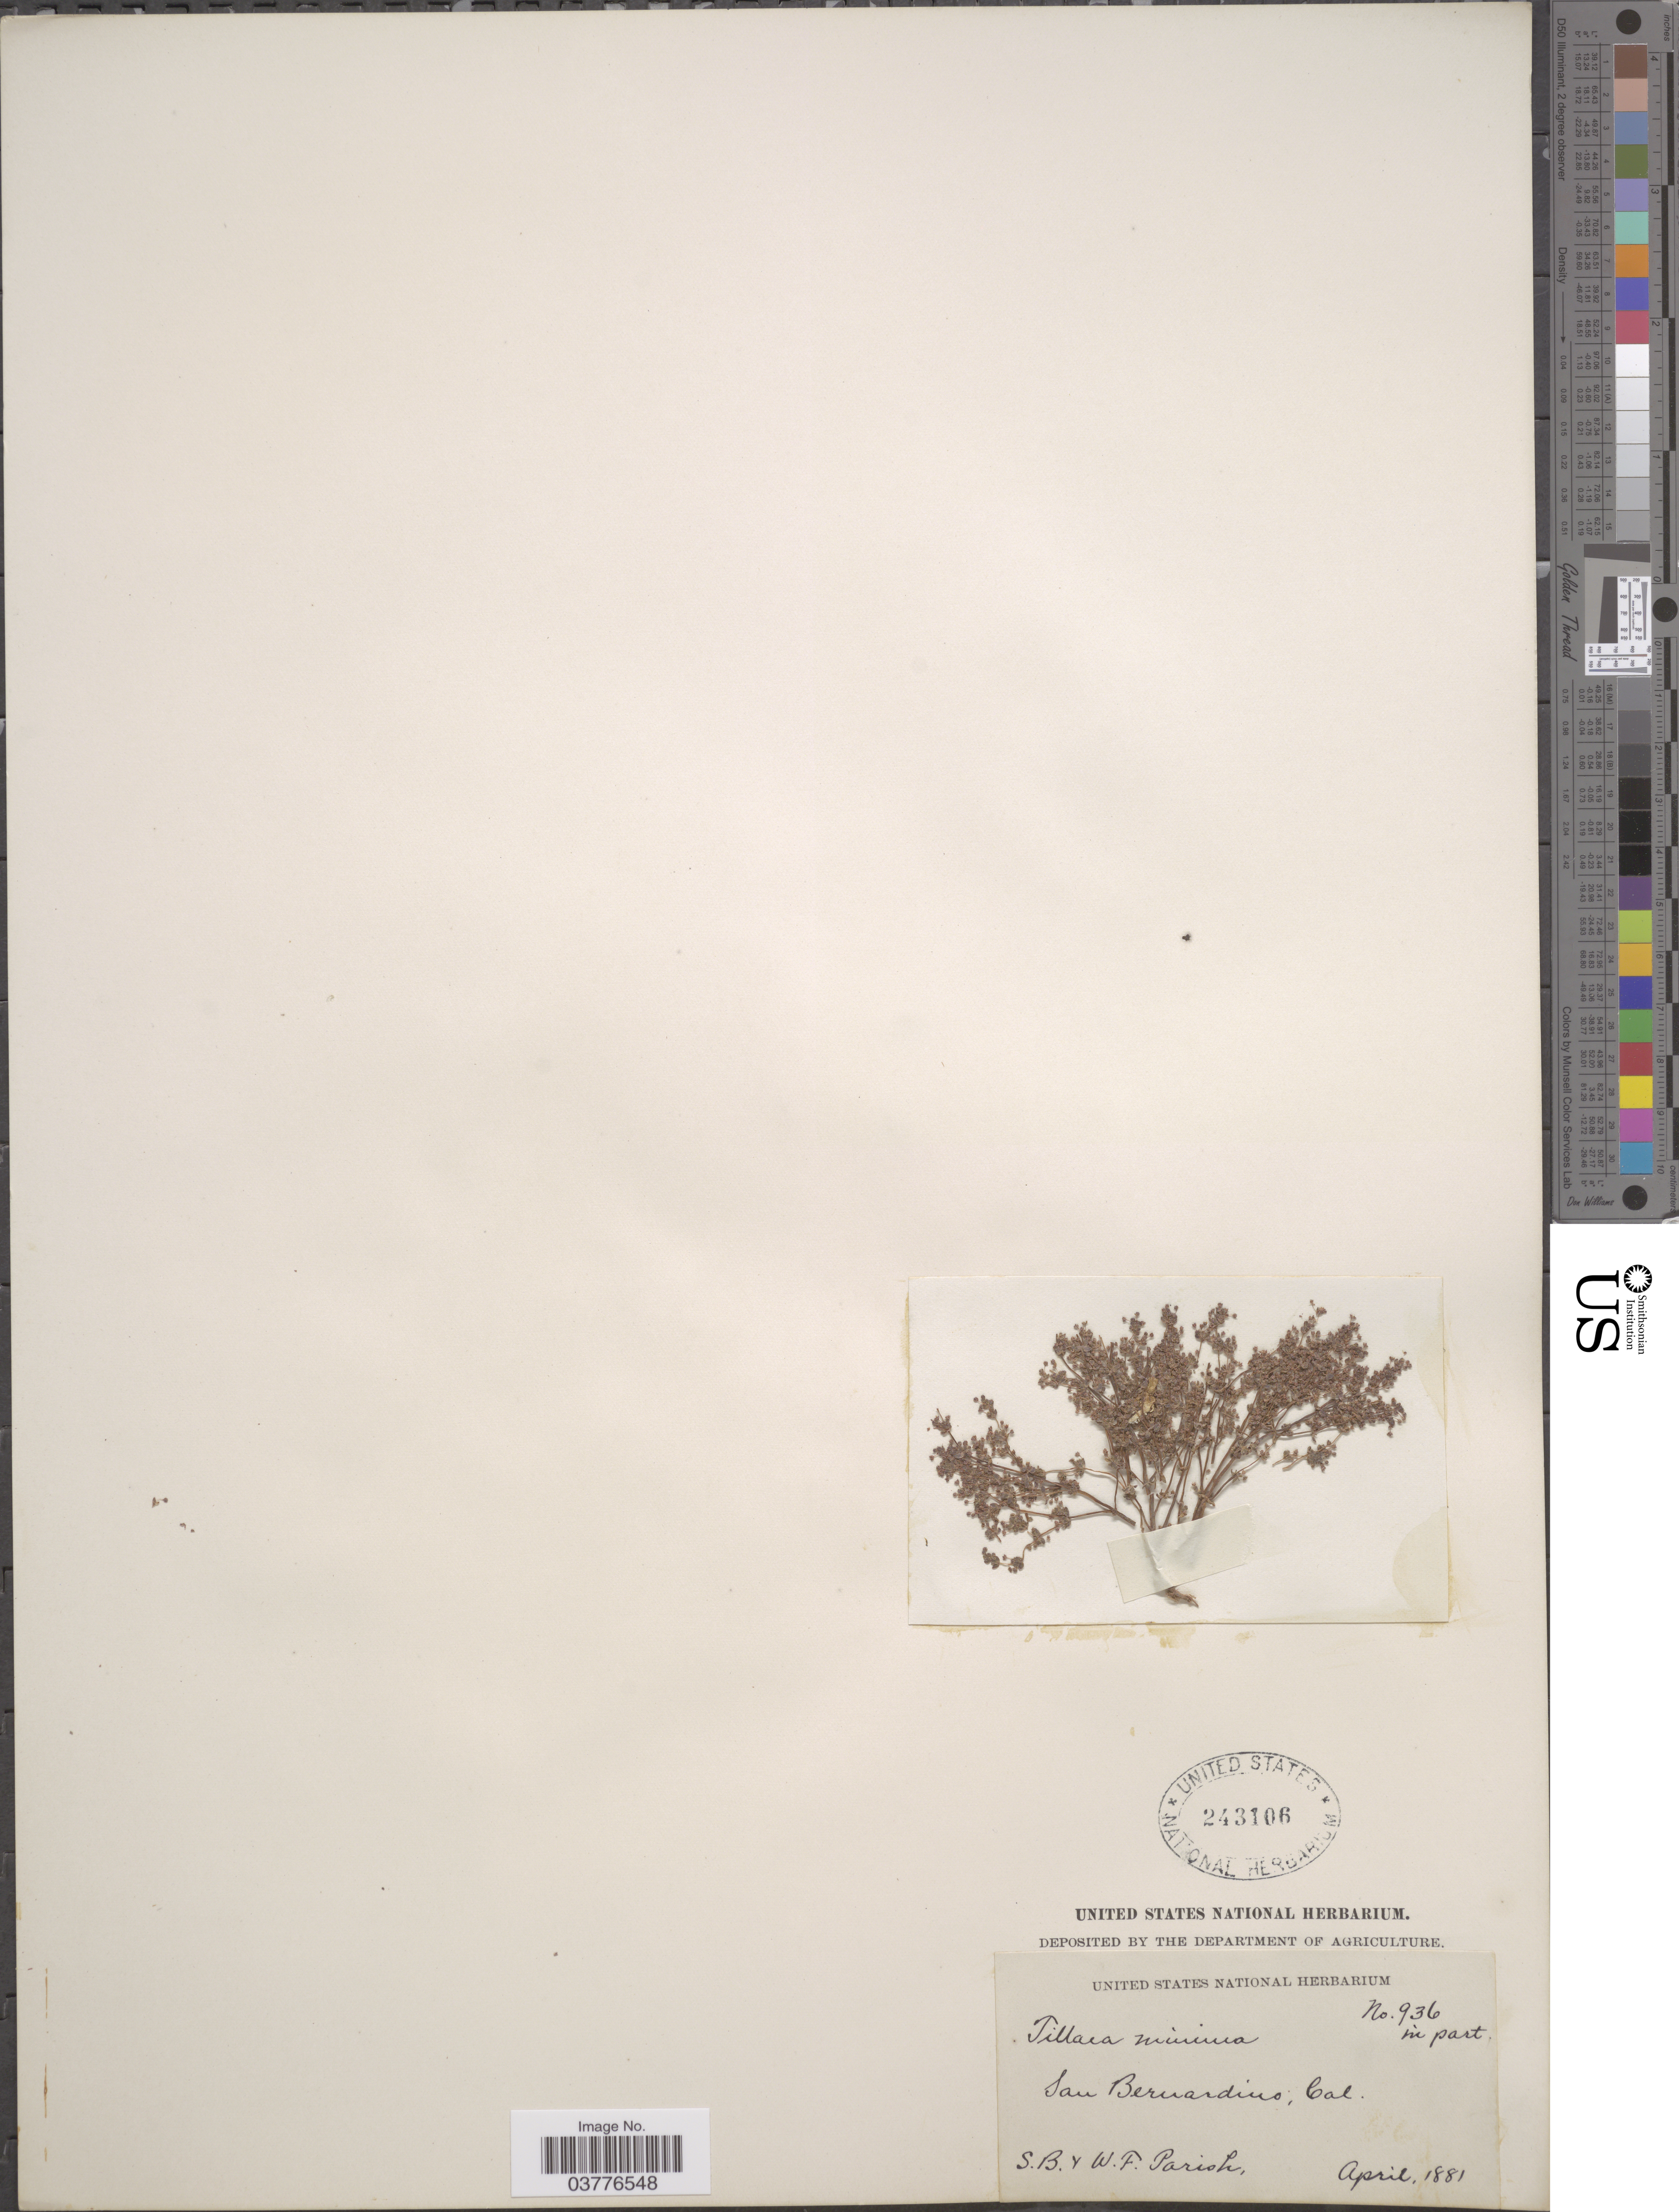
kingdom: Plantae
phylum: Tracheophyta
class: Magnoliopsida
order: Saxifragales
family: Crassulaceae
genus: Crassula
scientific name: Crassula connata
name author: (Ruiz & Pav.) A. Berger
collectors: S. B. Parish & W. F. Parish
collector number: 936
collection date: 1881-04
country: United States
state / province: California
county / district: San Bernardino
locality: San Bernardino.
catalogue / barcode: US 243106